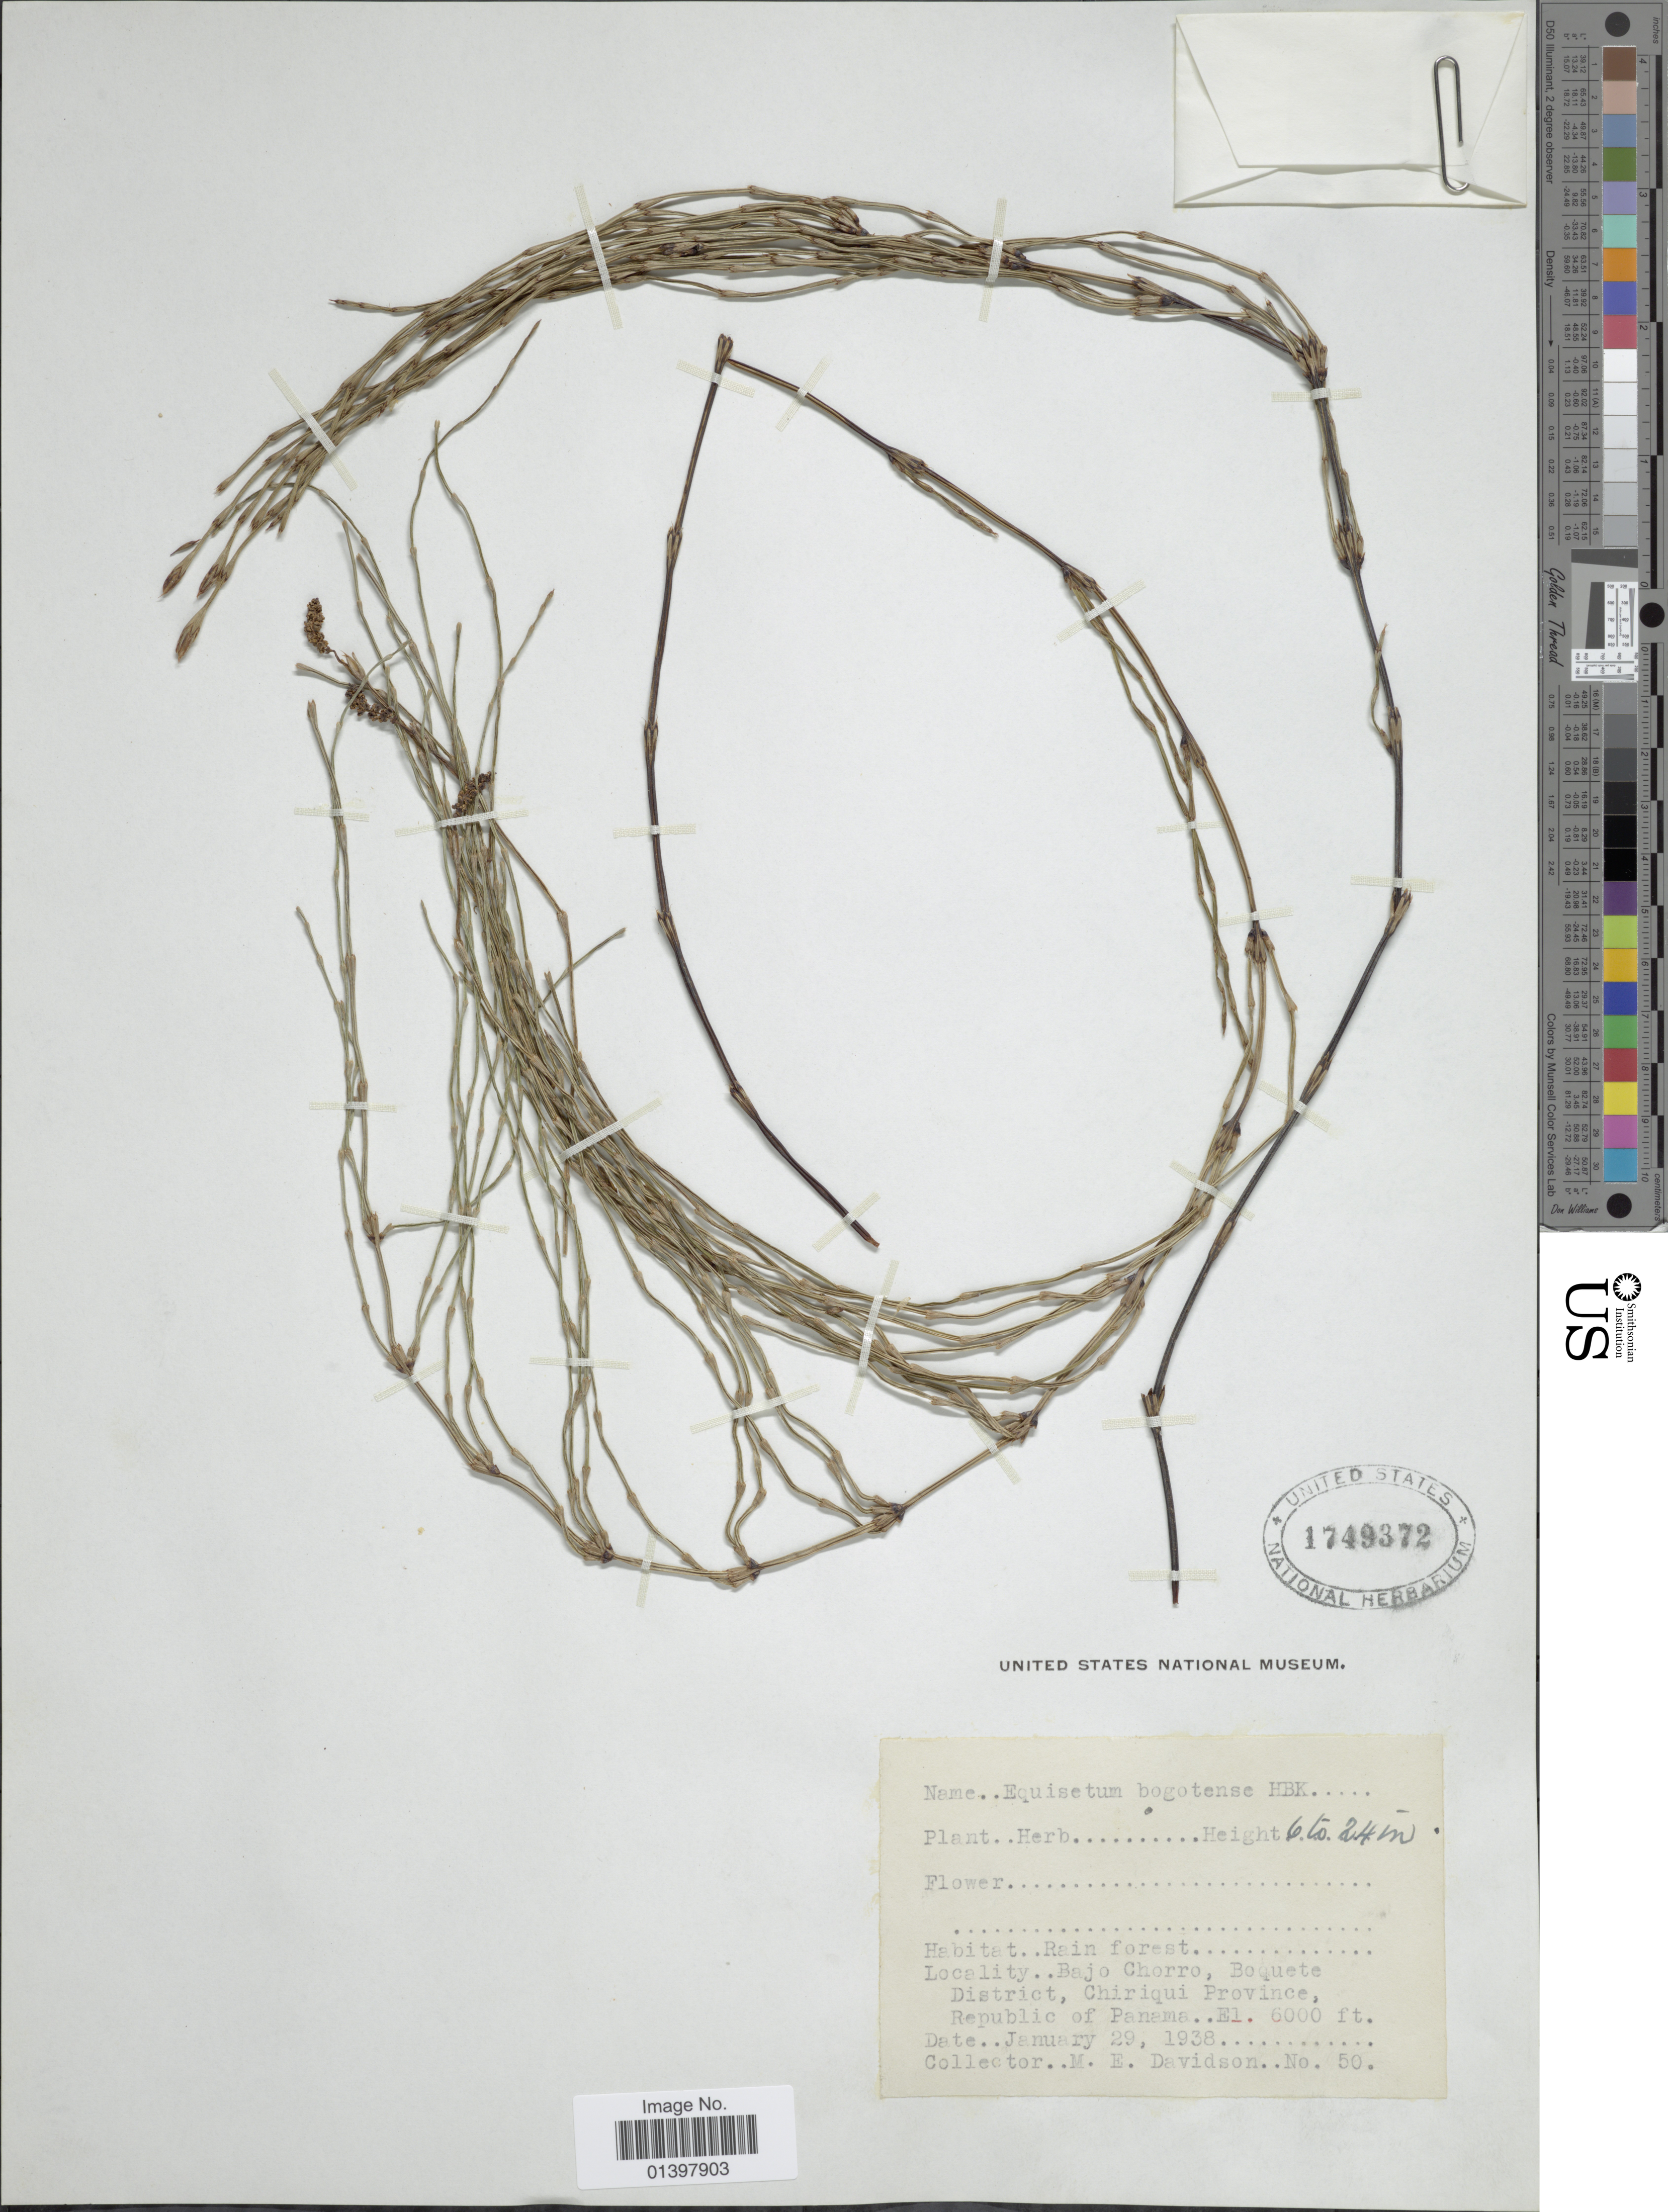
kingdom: Plantae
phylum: Tracheophyta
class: Polypodiopsida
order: Equisetales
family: Equisetaceae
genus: Equisetum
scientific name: Equisetum bogotense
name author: Kunth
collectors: M. E. Davidson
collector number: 50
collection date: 1938-01-29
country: Panama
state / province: Chiriqui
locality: Bajo Chorro, Boquete District, republic of Panama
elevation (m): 1829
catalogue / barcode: US 1749372